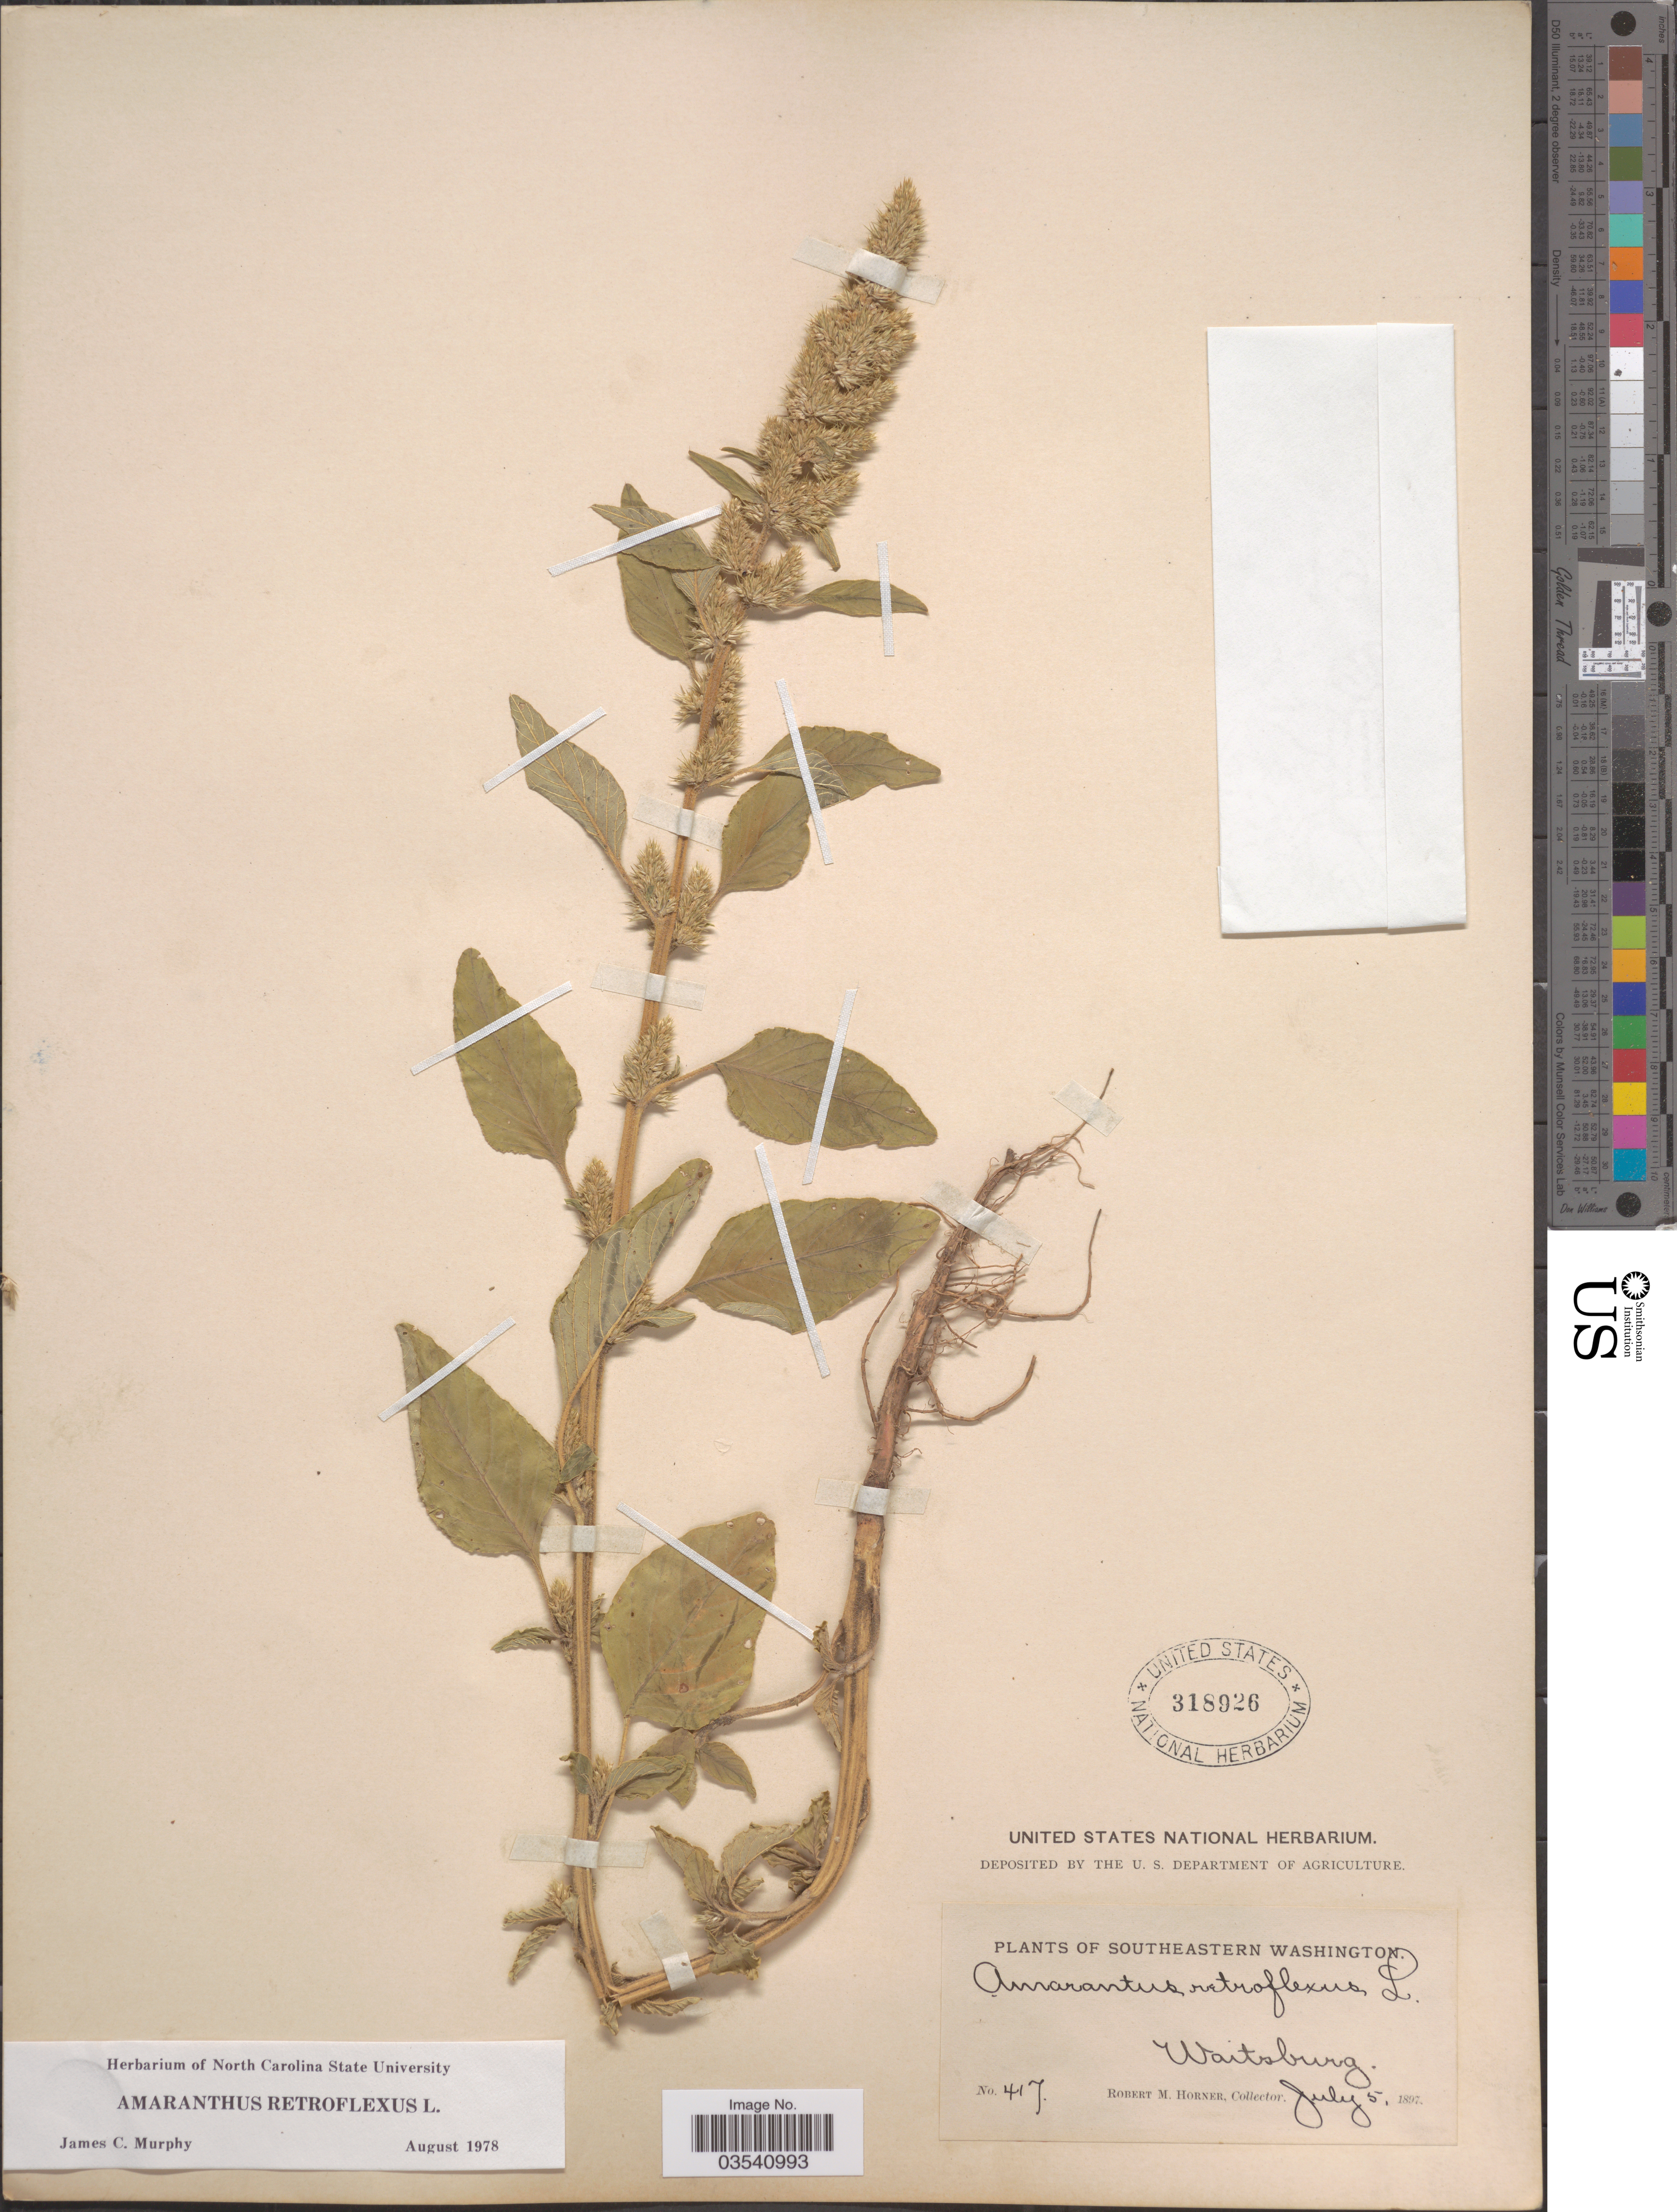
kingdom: Plantae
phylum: Tracheophyta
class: Magnoliopsida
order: Caryophyllales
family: Amaranthaceae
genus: Amaranthus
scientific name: Amaranthus retroflexus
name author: L.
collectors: R. Horner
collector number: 417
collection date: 1897-07-05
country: United States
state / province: Washington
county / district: Walla Walla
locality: Southeastern Washington. Waitsburg.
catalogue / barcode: US 318926